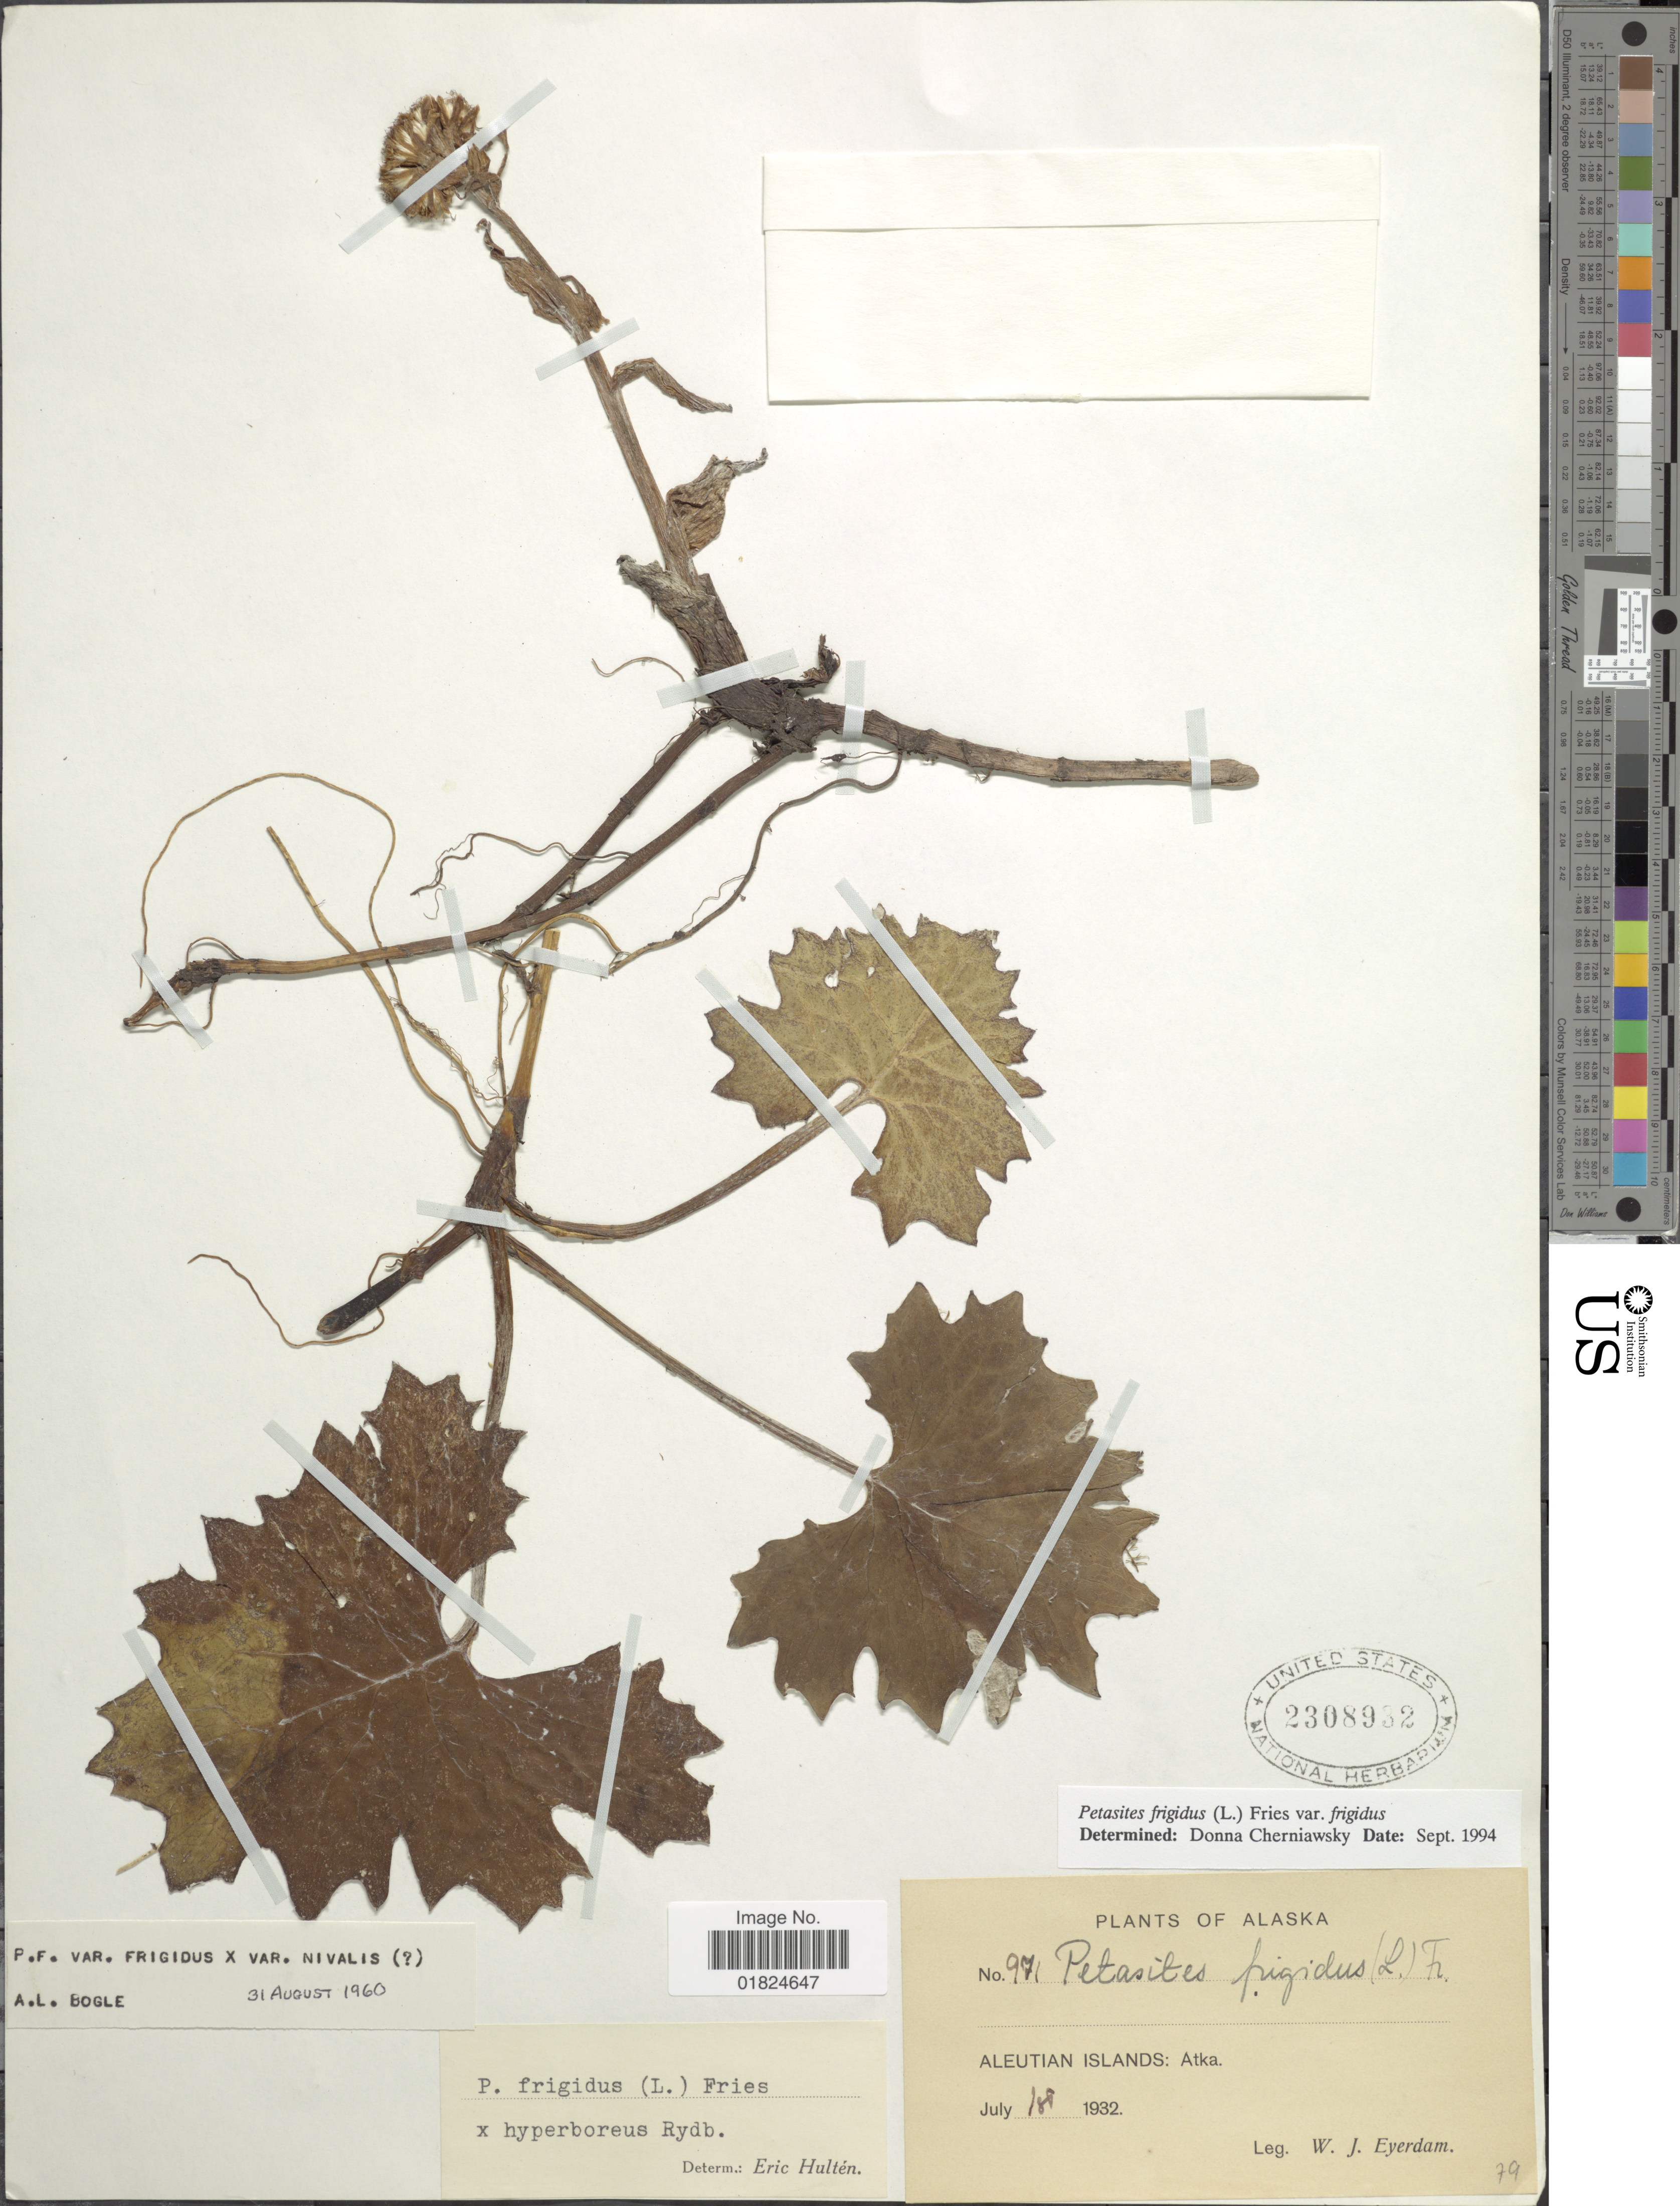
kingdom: Plantae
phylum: Tracheophyta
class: Magnoliopsida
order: Asterales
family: Asteraceae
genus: Petasites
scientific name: Petasites frigidus var. frigidus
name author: (L.) Fr.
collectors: W. J. Eyerdam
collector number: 971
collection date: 1932-07-18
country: United States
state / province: Alaska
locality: Alaska. Aleutian Islands: Atka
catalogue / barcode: US 2308932